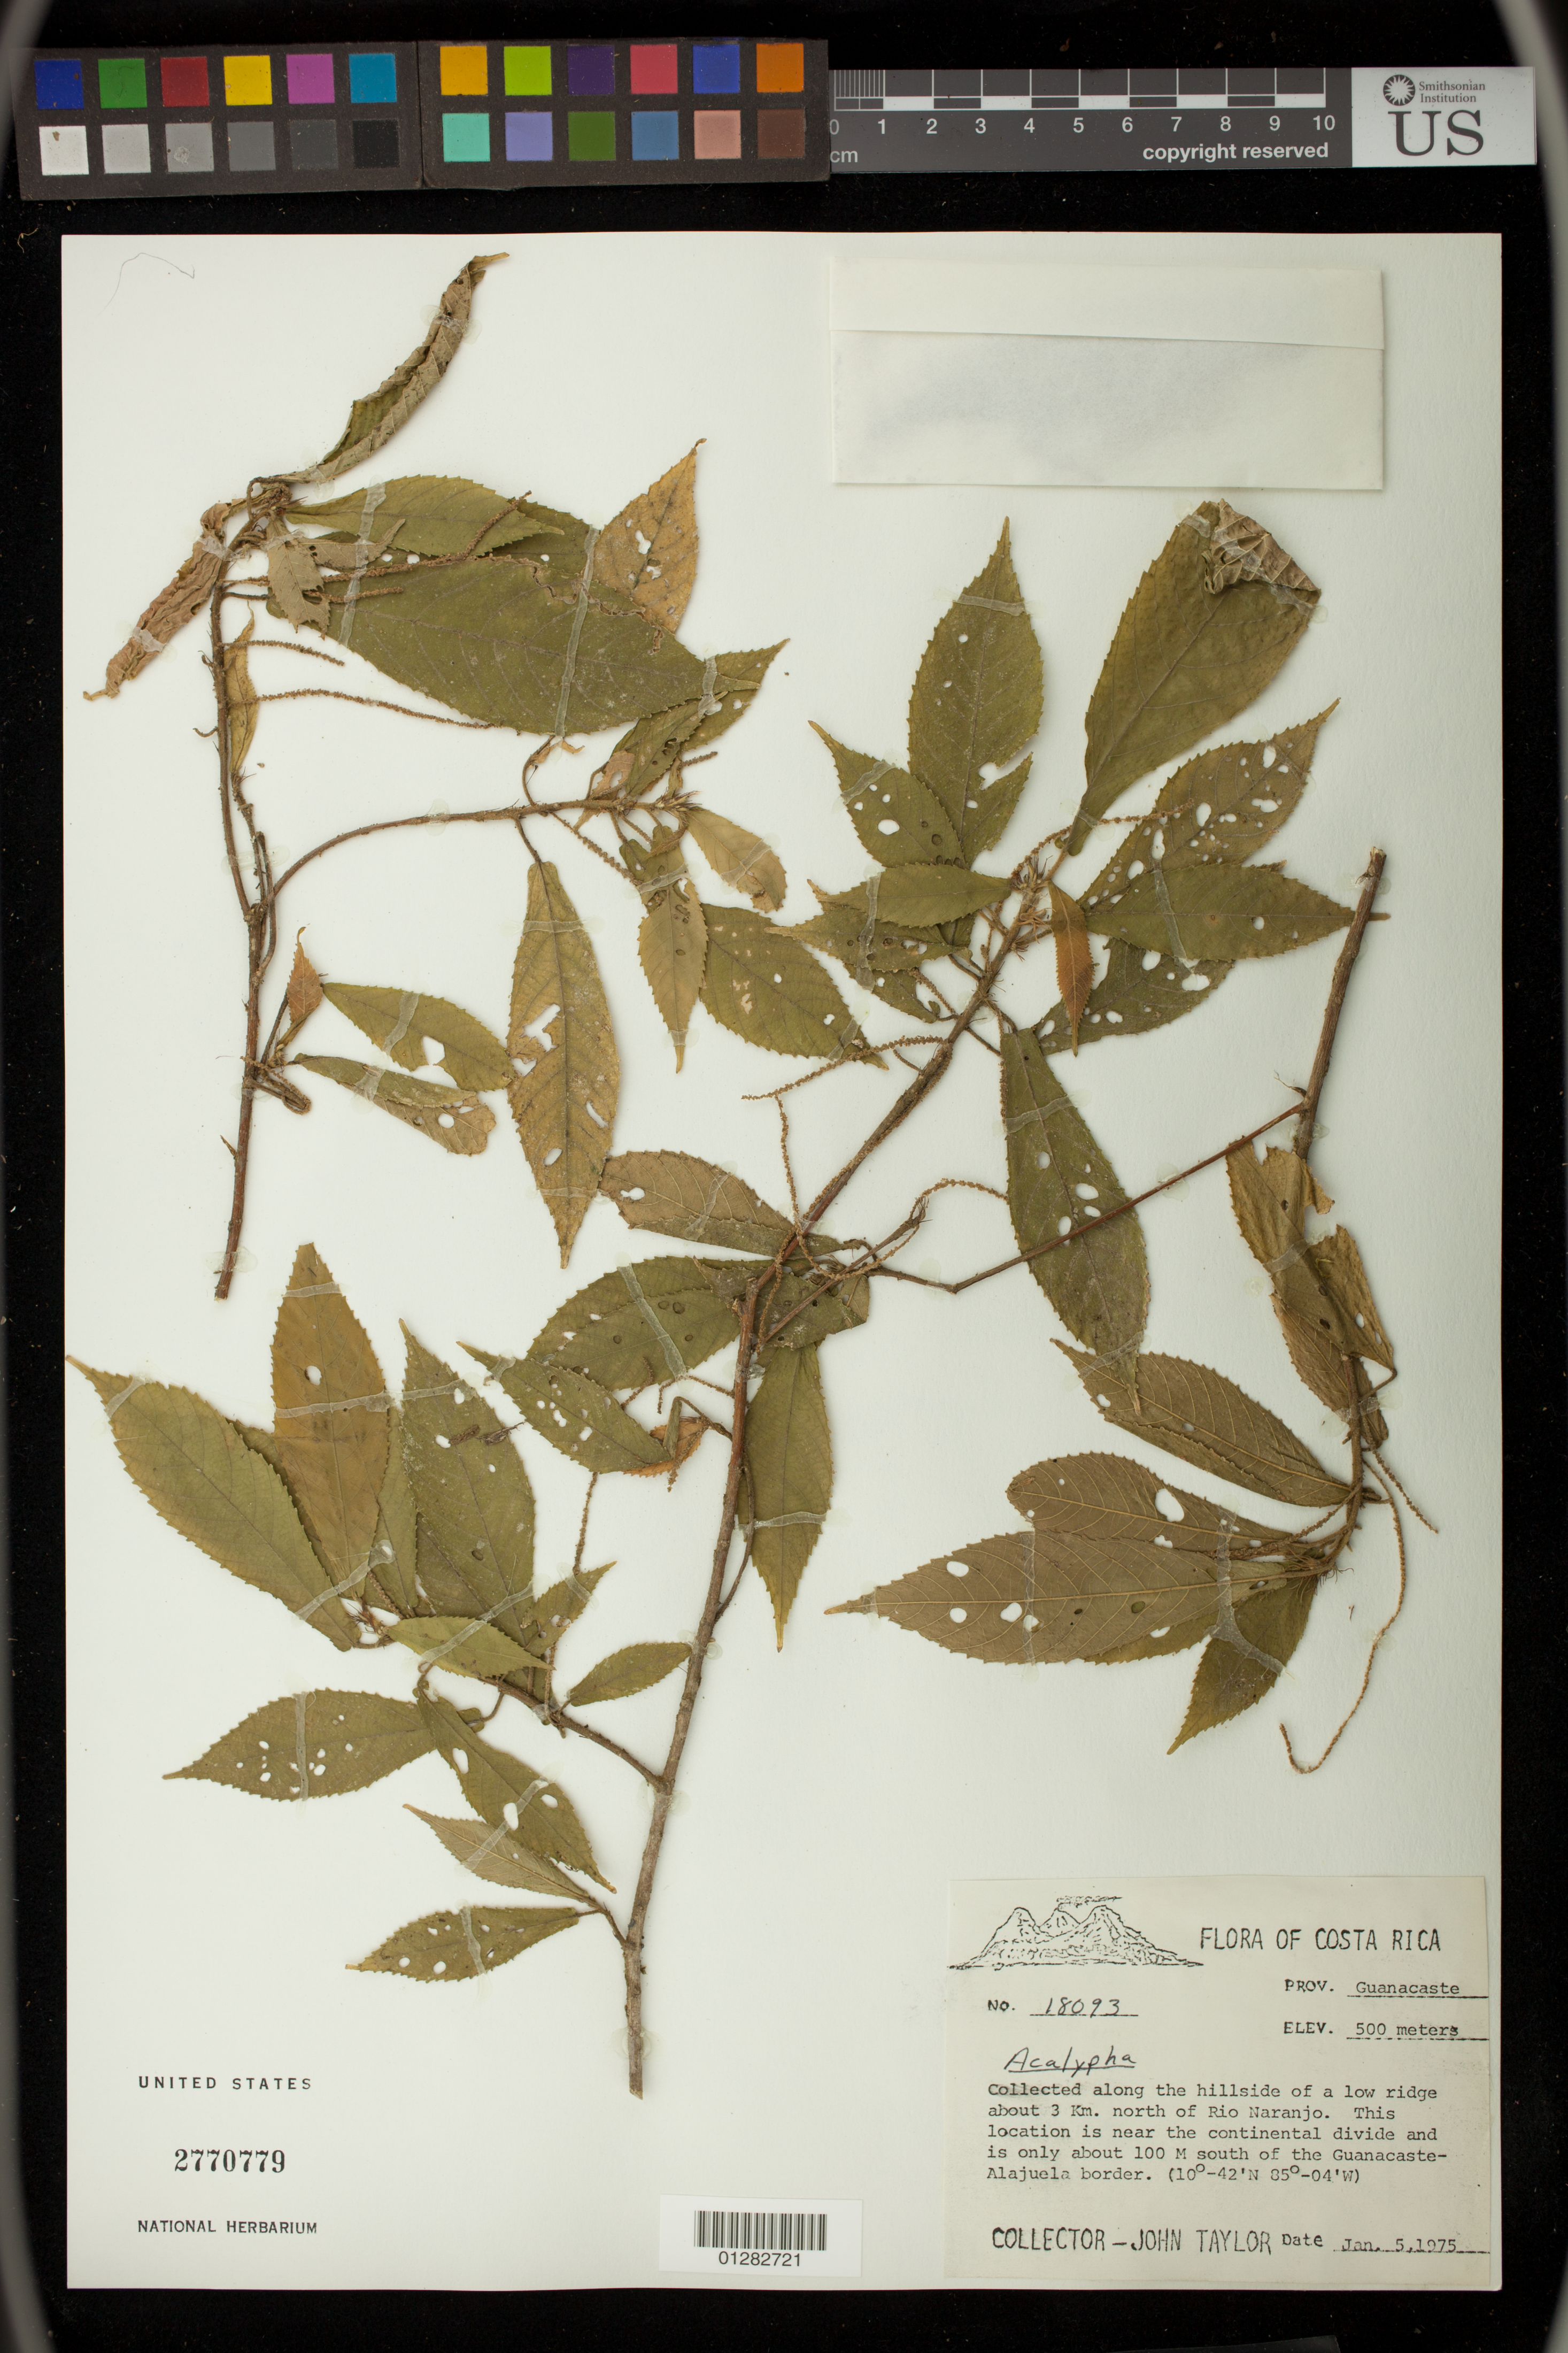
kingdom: Plantae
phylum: Tracheophyta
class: Magnoliopsida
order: Malpighiales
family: Euphorbiaceae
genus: Acalypha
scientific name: Acalypha wilkesiana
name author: Müll. Arg. in DC.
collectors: J. Taylor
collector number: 18093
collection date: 1975-01-05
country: Costa Rica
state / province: Guanacaste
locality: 3 km north of Rio Naranjo. About 100 miles south of the Guanacaste-Alajuela border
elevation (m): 152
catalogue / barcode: US 2770779